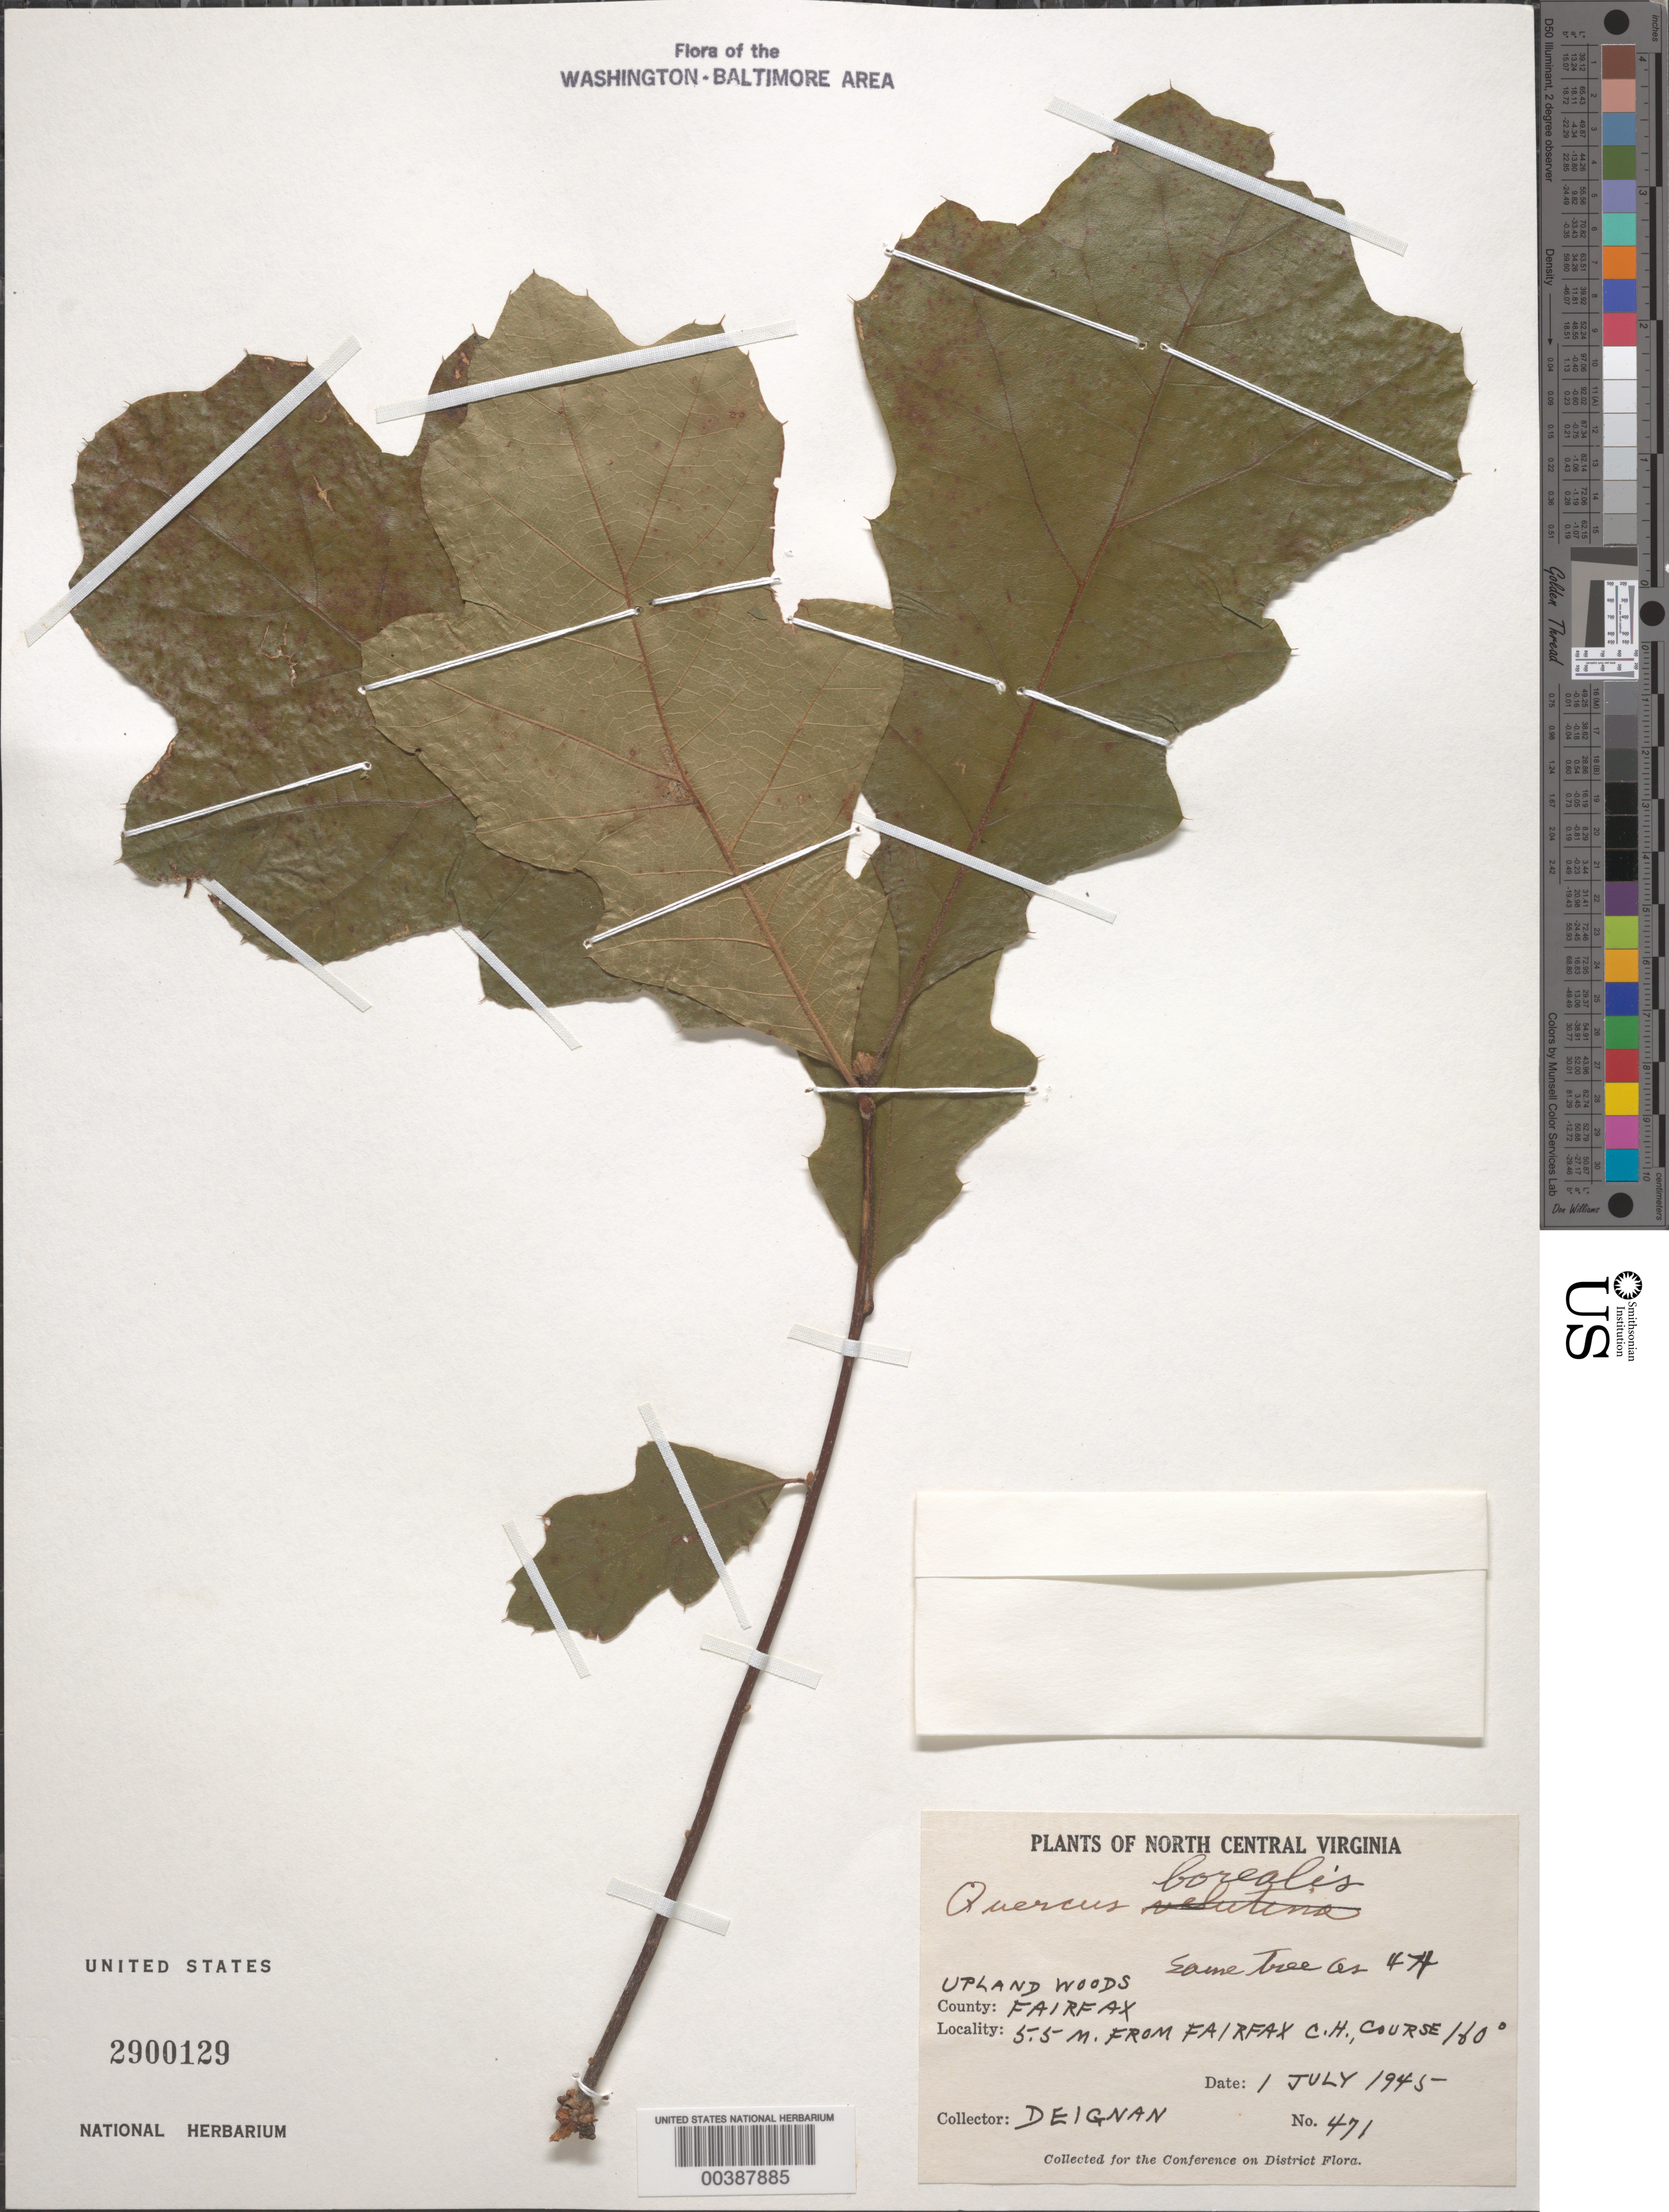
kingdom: Plantae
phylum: Tracheophyta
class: Magnoliopsida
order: Fagales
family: Fagaceae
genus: Quercus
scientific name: Quercus rubra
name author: L.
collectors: H. Deignan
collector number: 471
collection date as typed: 01 Jul 1945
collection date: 1945-07-01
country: United States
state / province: Virginia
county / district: Fairfax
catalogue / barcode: US 2900129